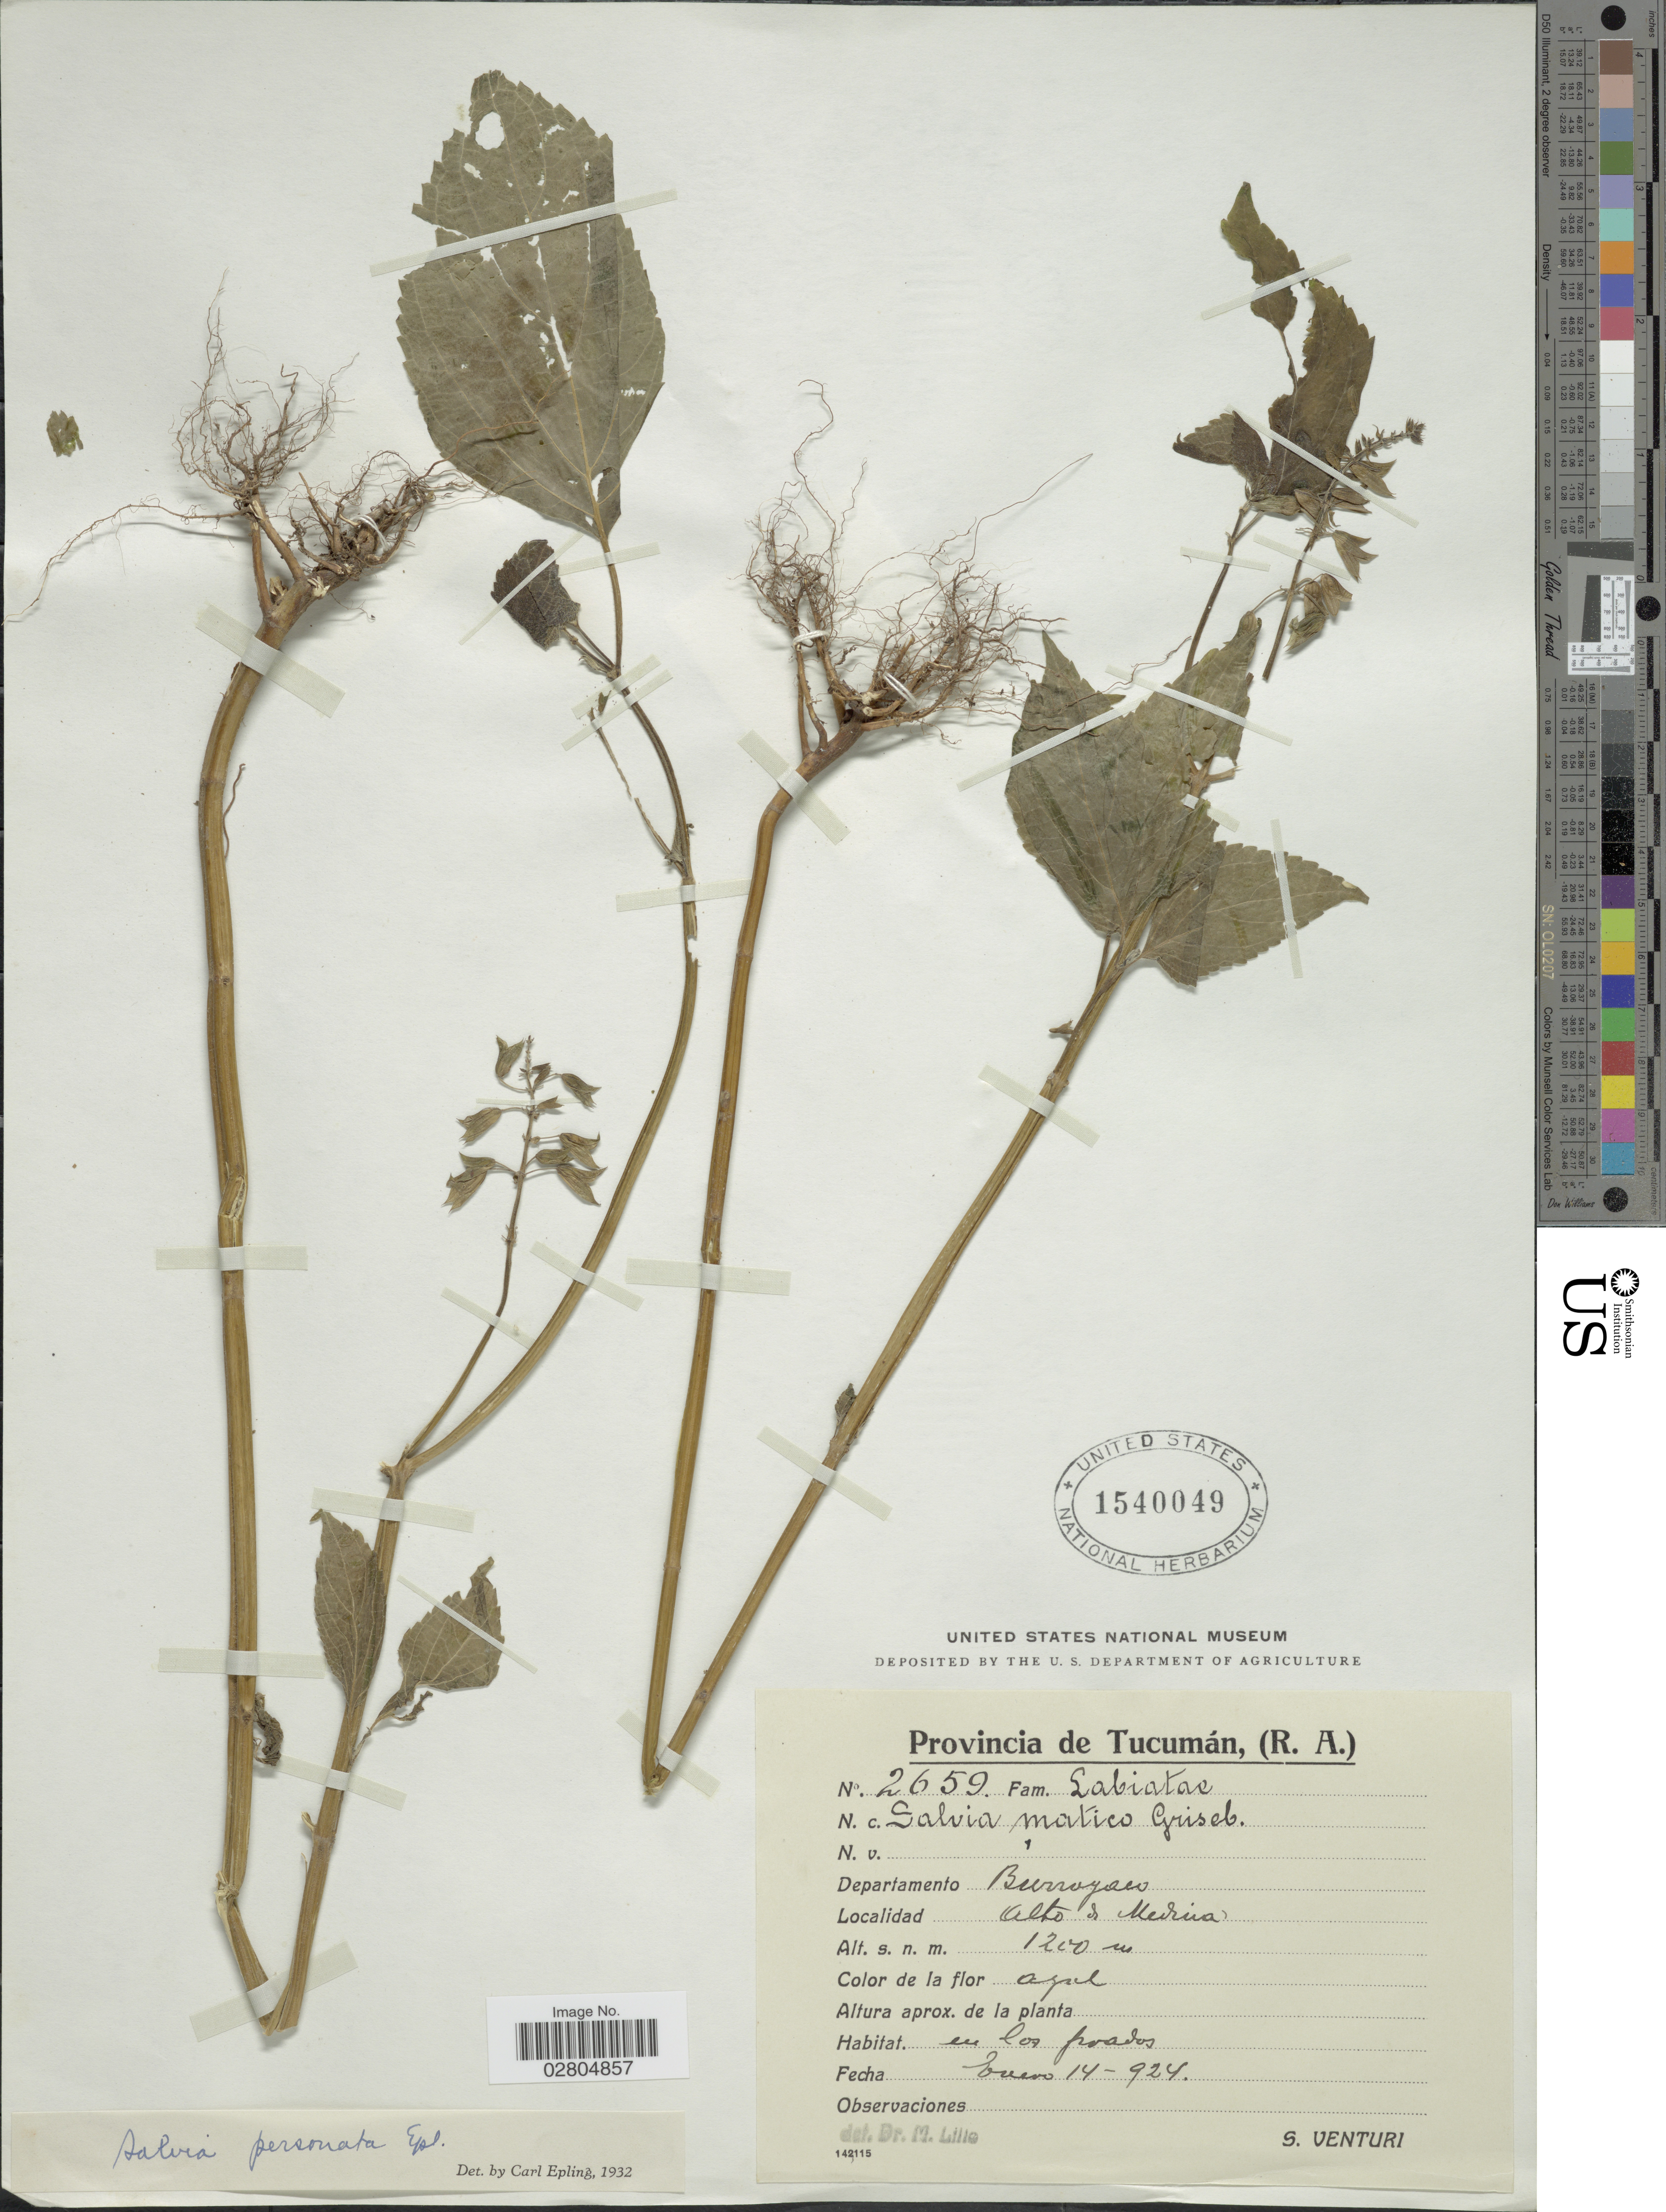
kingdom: Plantae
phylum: Tracheophyta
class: Magnoliopsida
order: Lamiales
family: Lamiaceae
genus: Salvia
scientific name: Salvia personata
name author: Epling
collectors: S. Venturi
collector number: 2659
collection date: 1924-01-14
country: Argentina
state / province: Tucuman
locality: Departamento Burroyaco. Alto de Medina.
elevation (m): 1200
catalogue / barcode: US 1540049